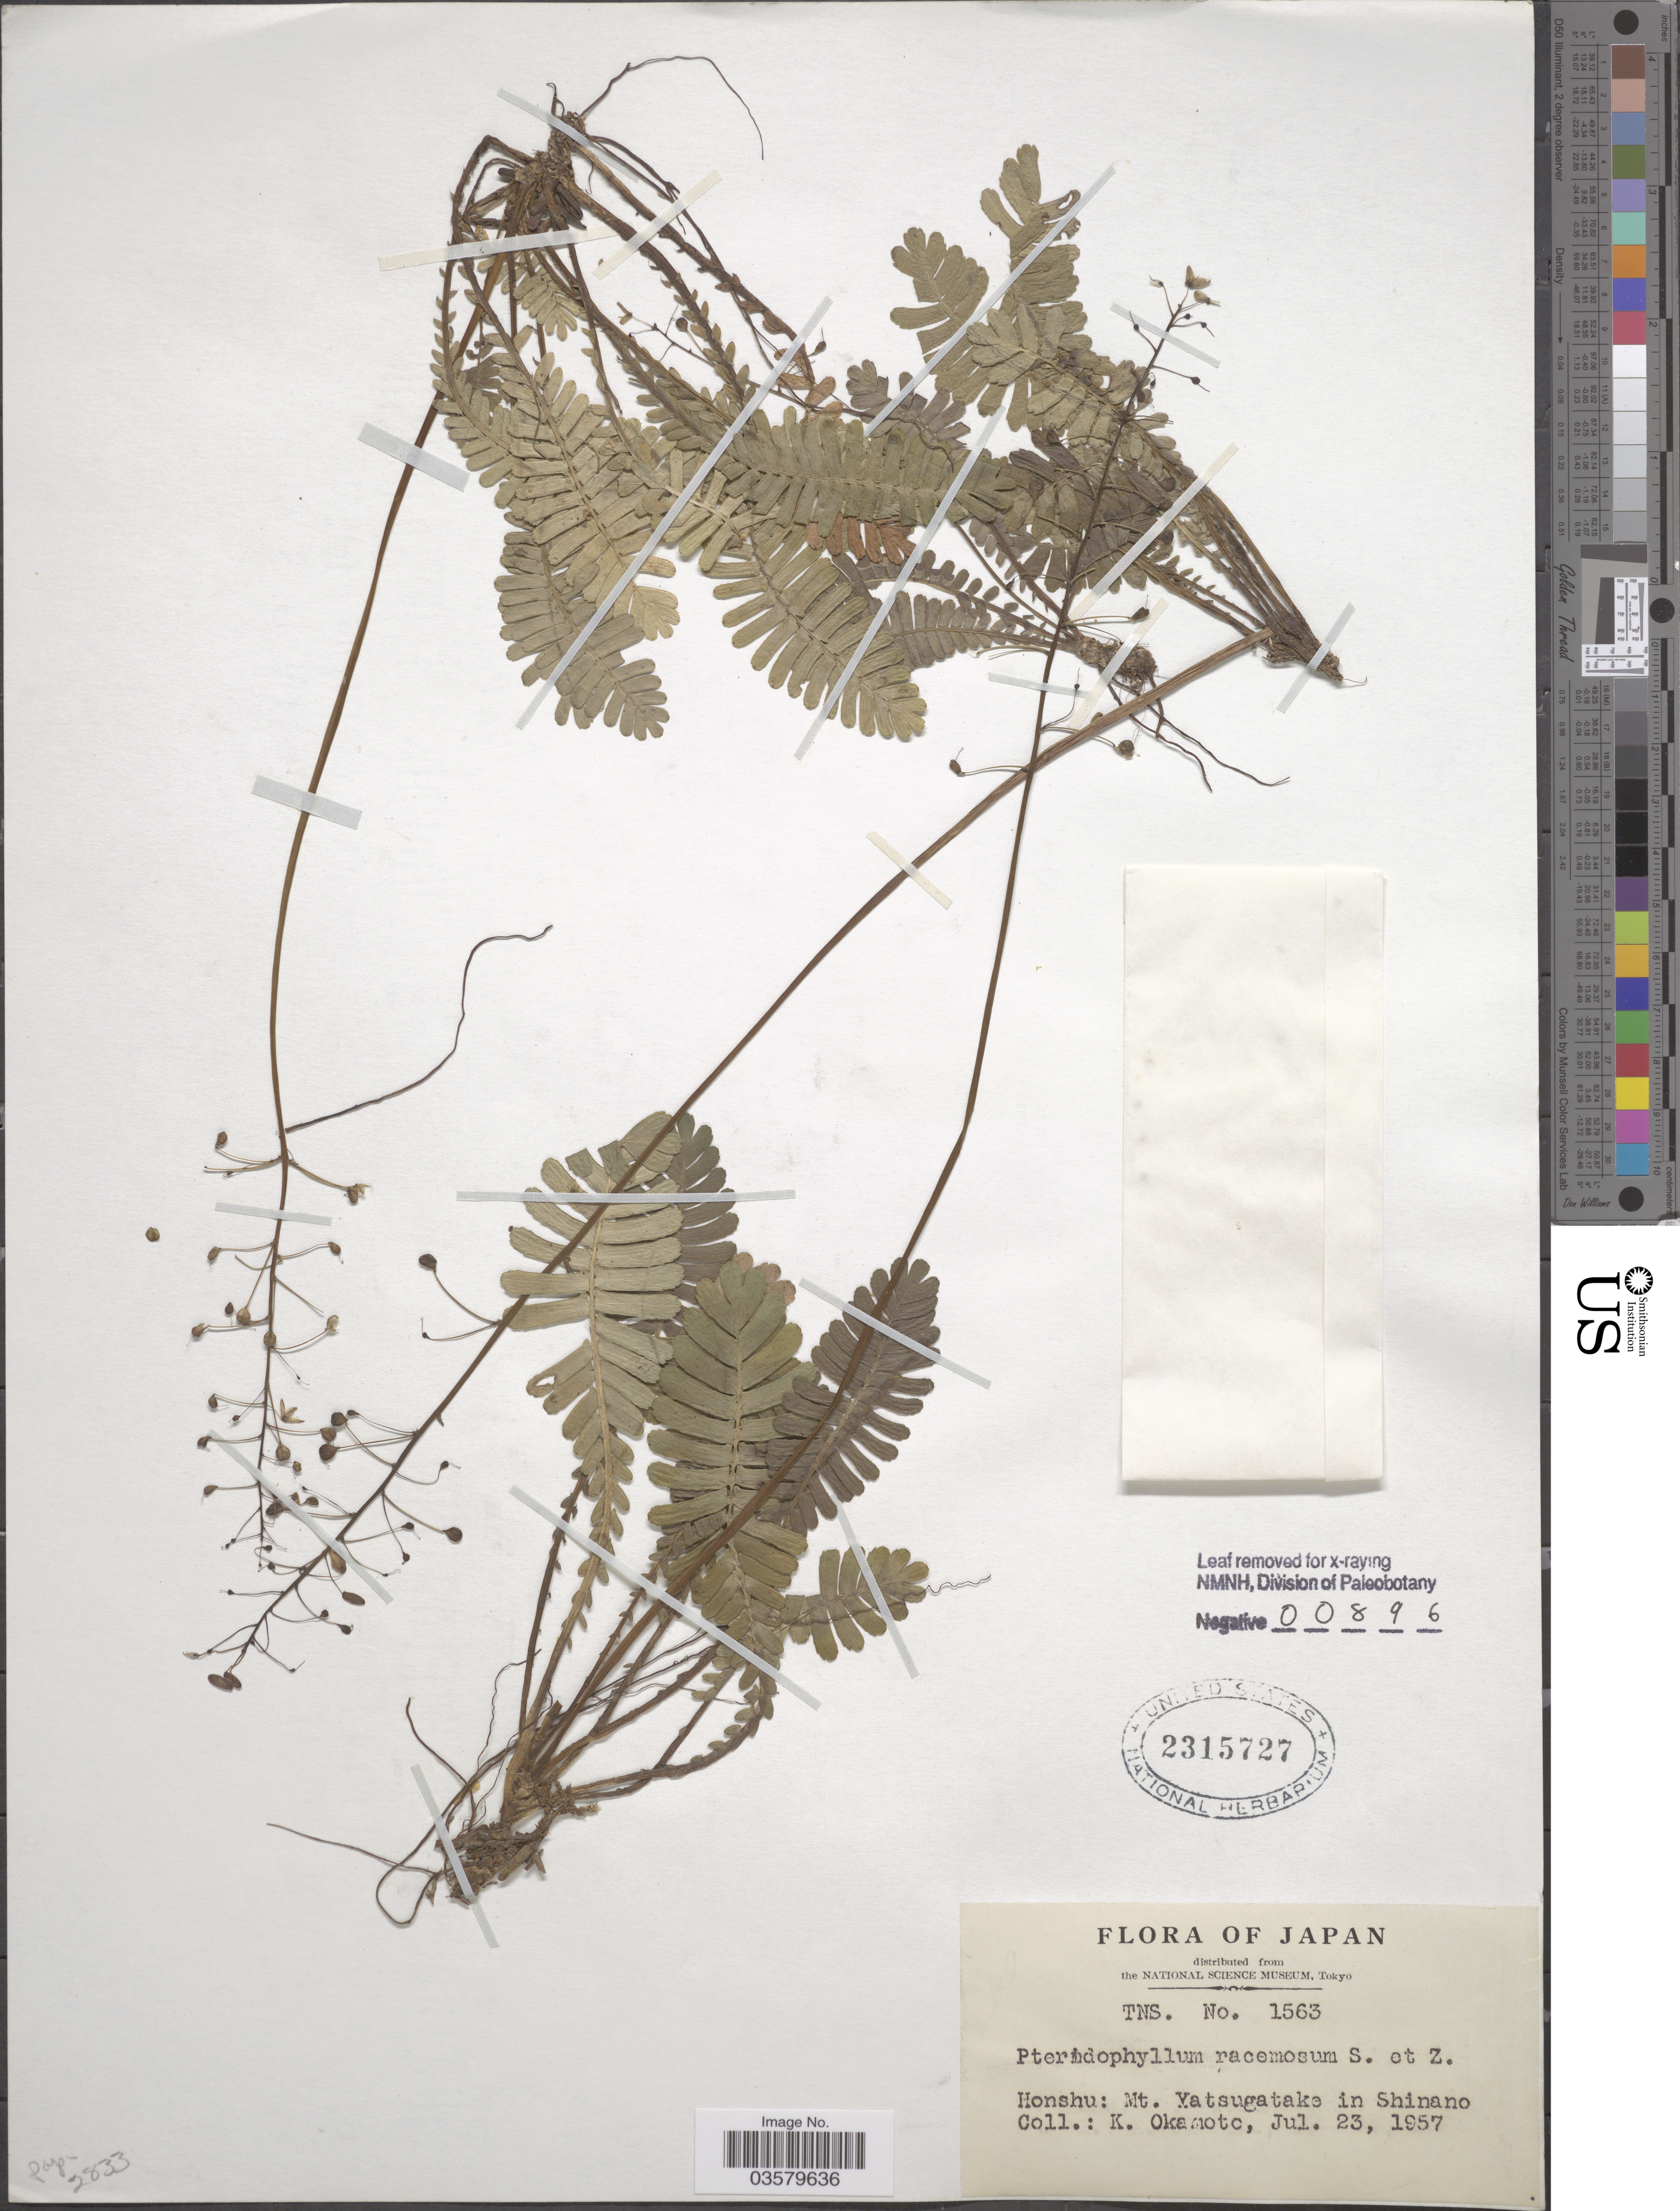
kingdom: Plantae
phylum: Tracheophyta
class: Magnoliopsida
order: Ranunculales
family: Pteridophyllaceae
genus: Pteridophyllum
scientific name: Pteridophyllum racemosum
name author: Siebold & Zucc.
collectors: K. Okamoto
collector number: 1563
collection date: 1957-07-23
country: Japan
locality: Honshu: Mt. Yatsugatake in Shinano.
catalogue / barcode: US 2315727